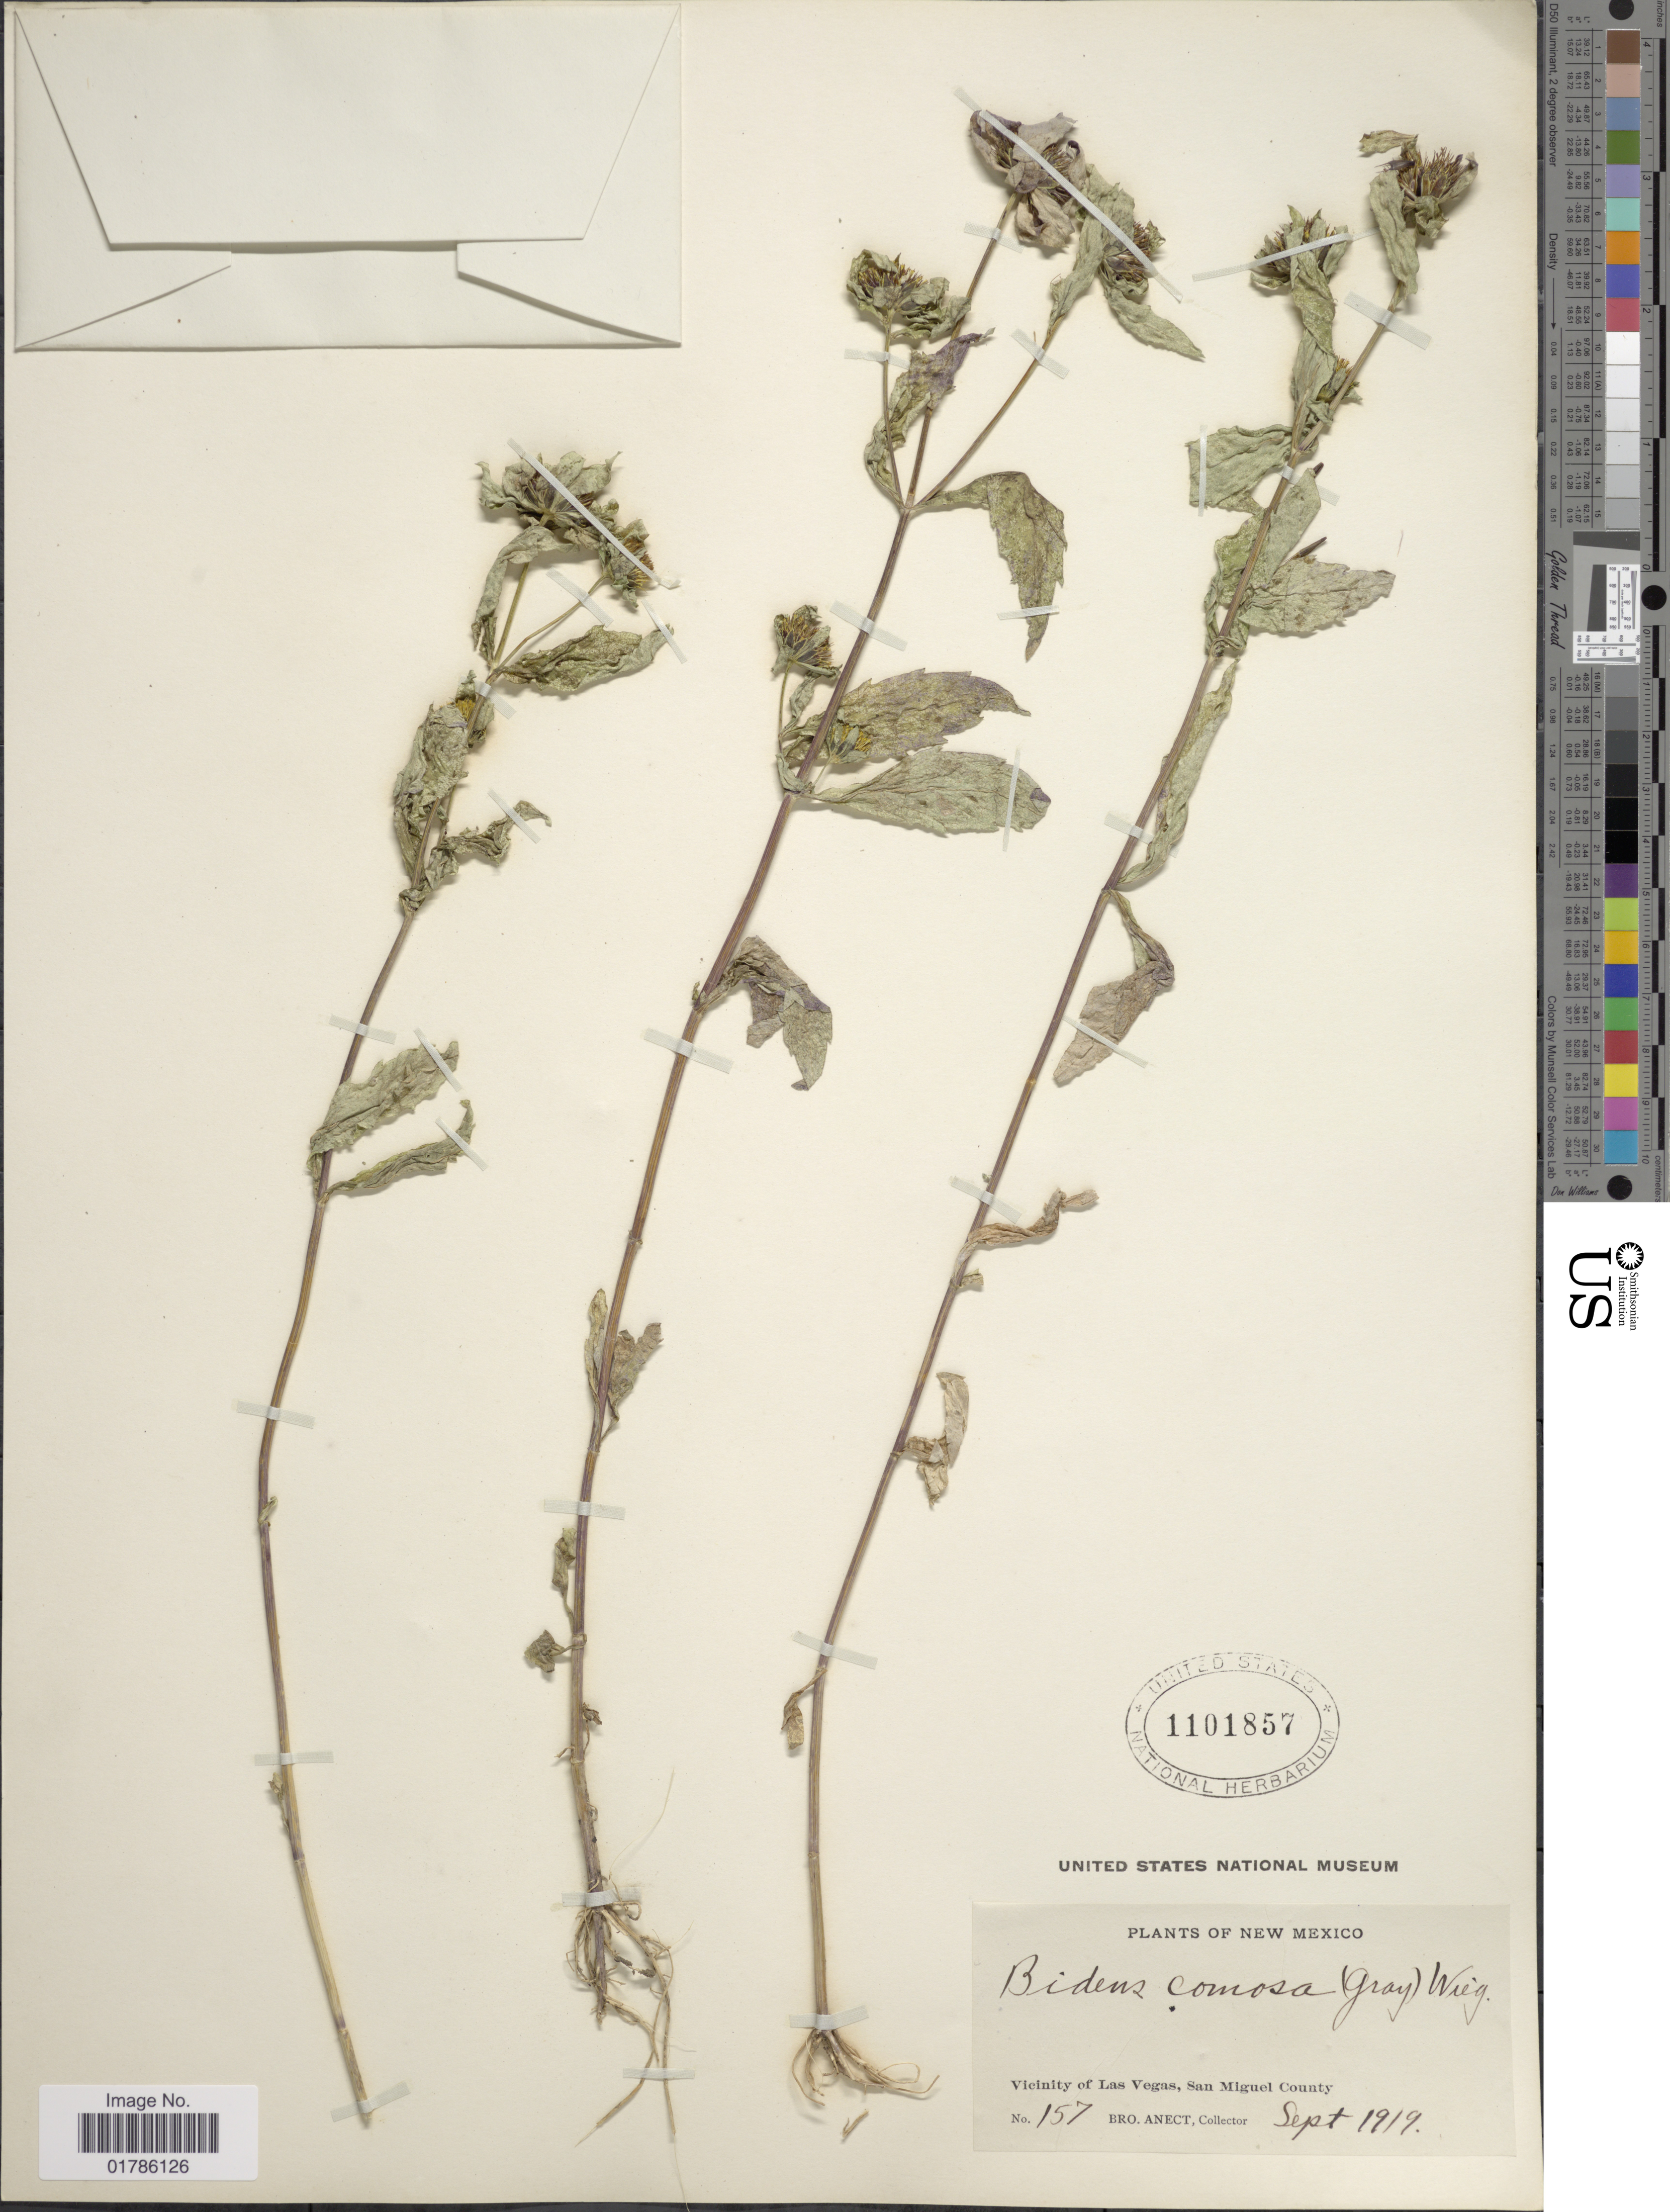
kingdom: Plantae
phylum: Tracheophyta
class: Magnoliopsida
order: Asterales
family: Asteraceae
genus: Bidens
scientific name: Bidens comosa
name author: (A. Gray) Wiegand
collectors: B. Anect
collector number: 157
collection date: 1919-09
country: United States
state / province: New Mexico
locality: Vicinity of Las Vegas, San Miguel County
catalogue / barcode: US 1101857